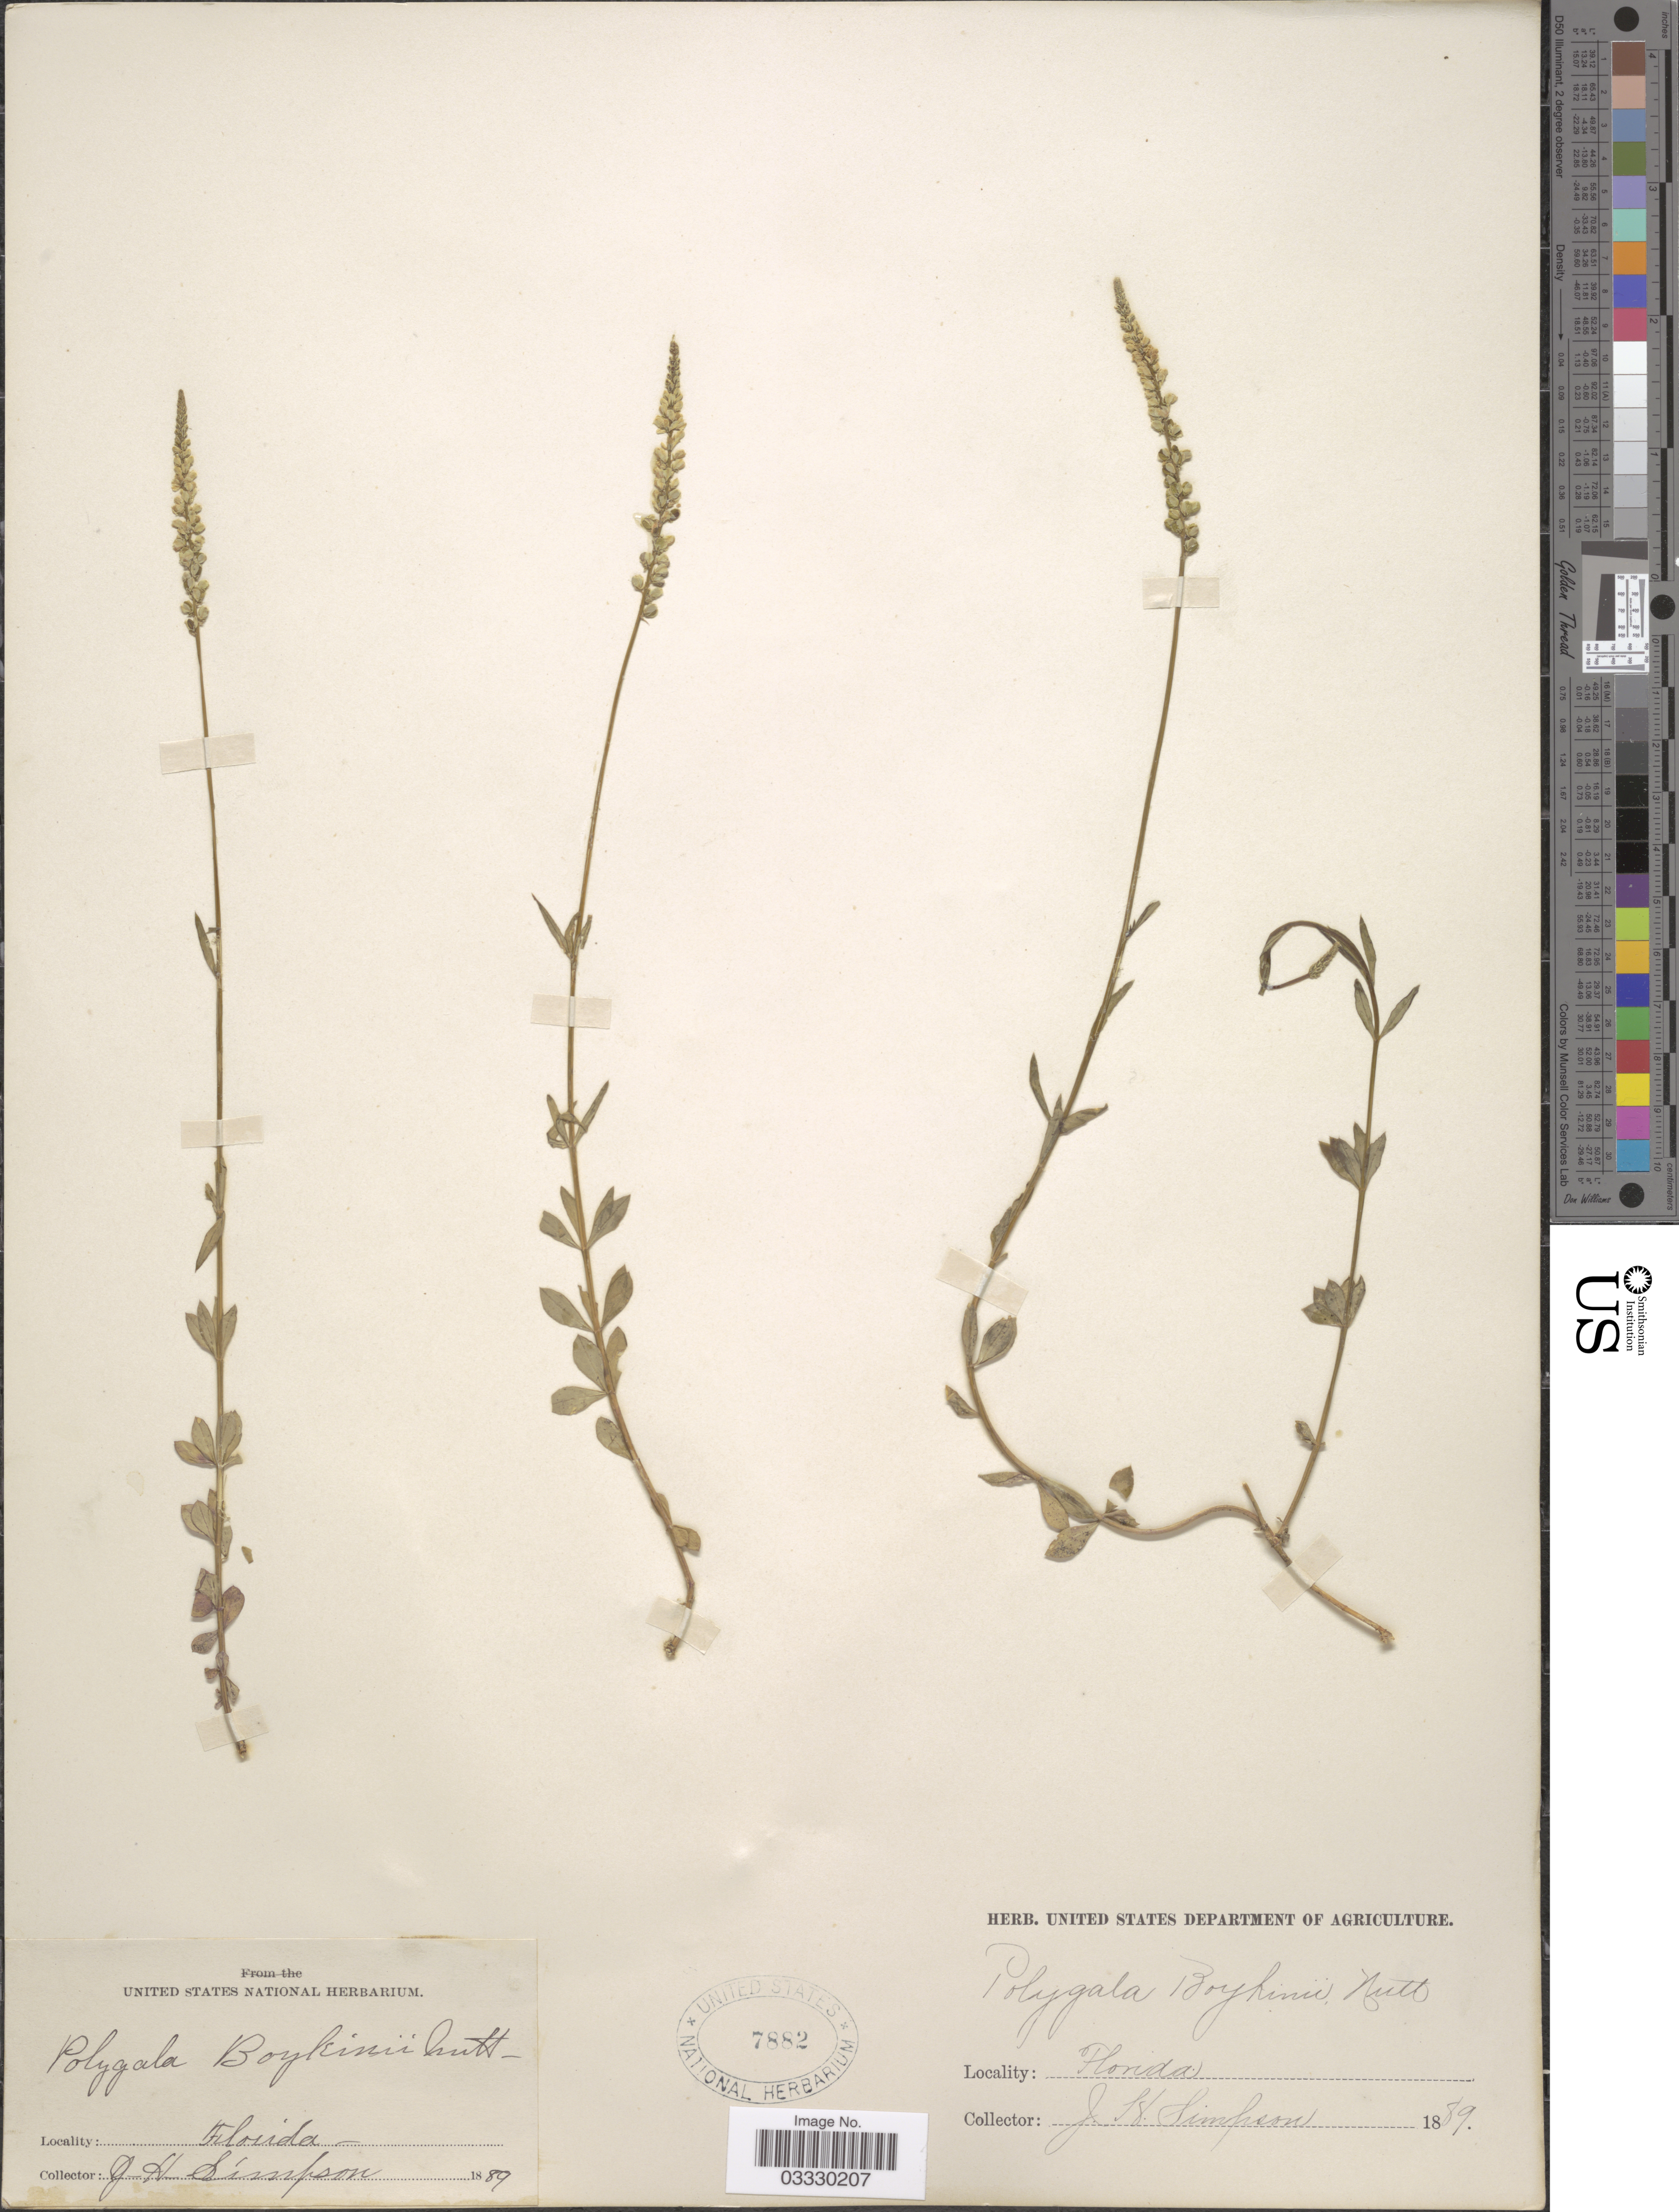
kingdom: Plantae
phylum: Tracheophyta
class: Magnoliopsida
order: Fabales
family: Polygalaceae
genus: Polygala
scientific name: Polygala boykinii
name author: Nutt.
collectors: J. H. Simpson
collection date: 1889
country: United States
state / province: Florida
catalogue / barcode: US 7882